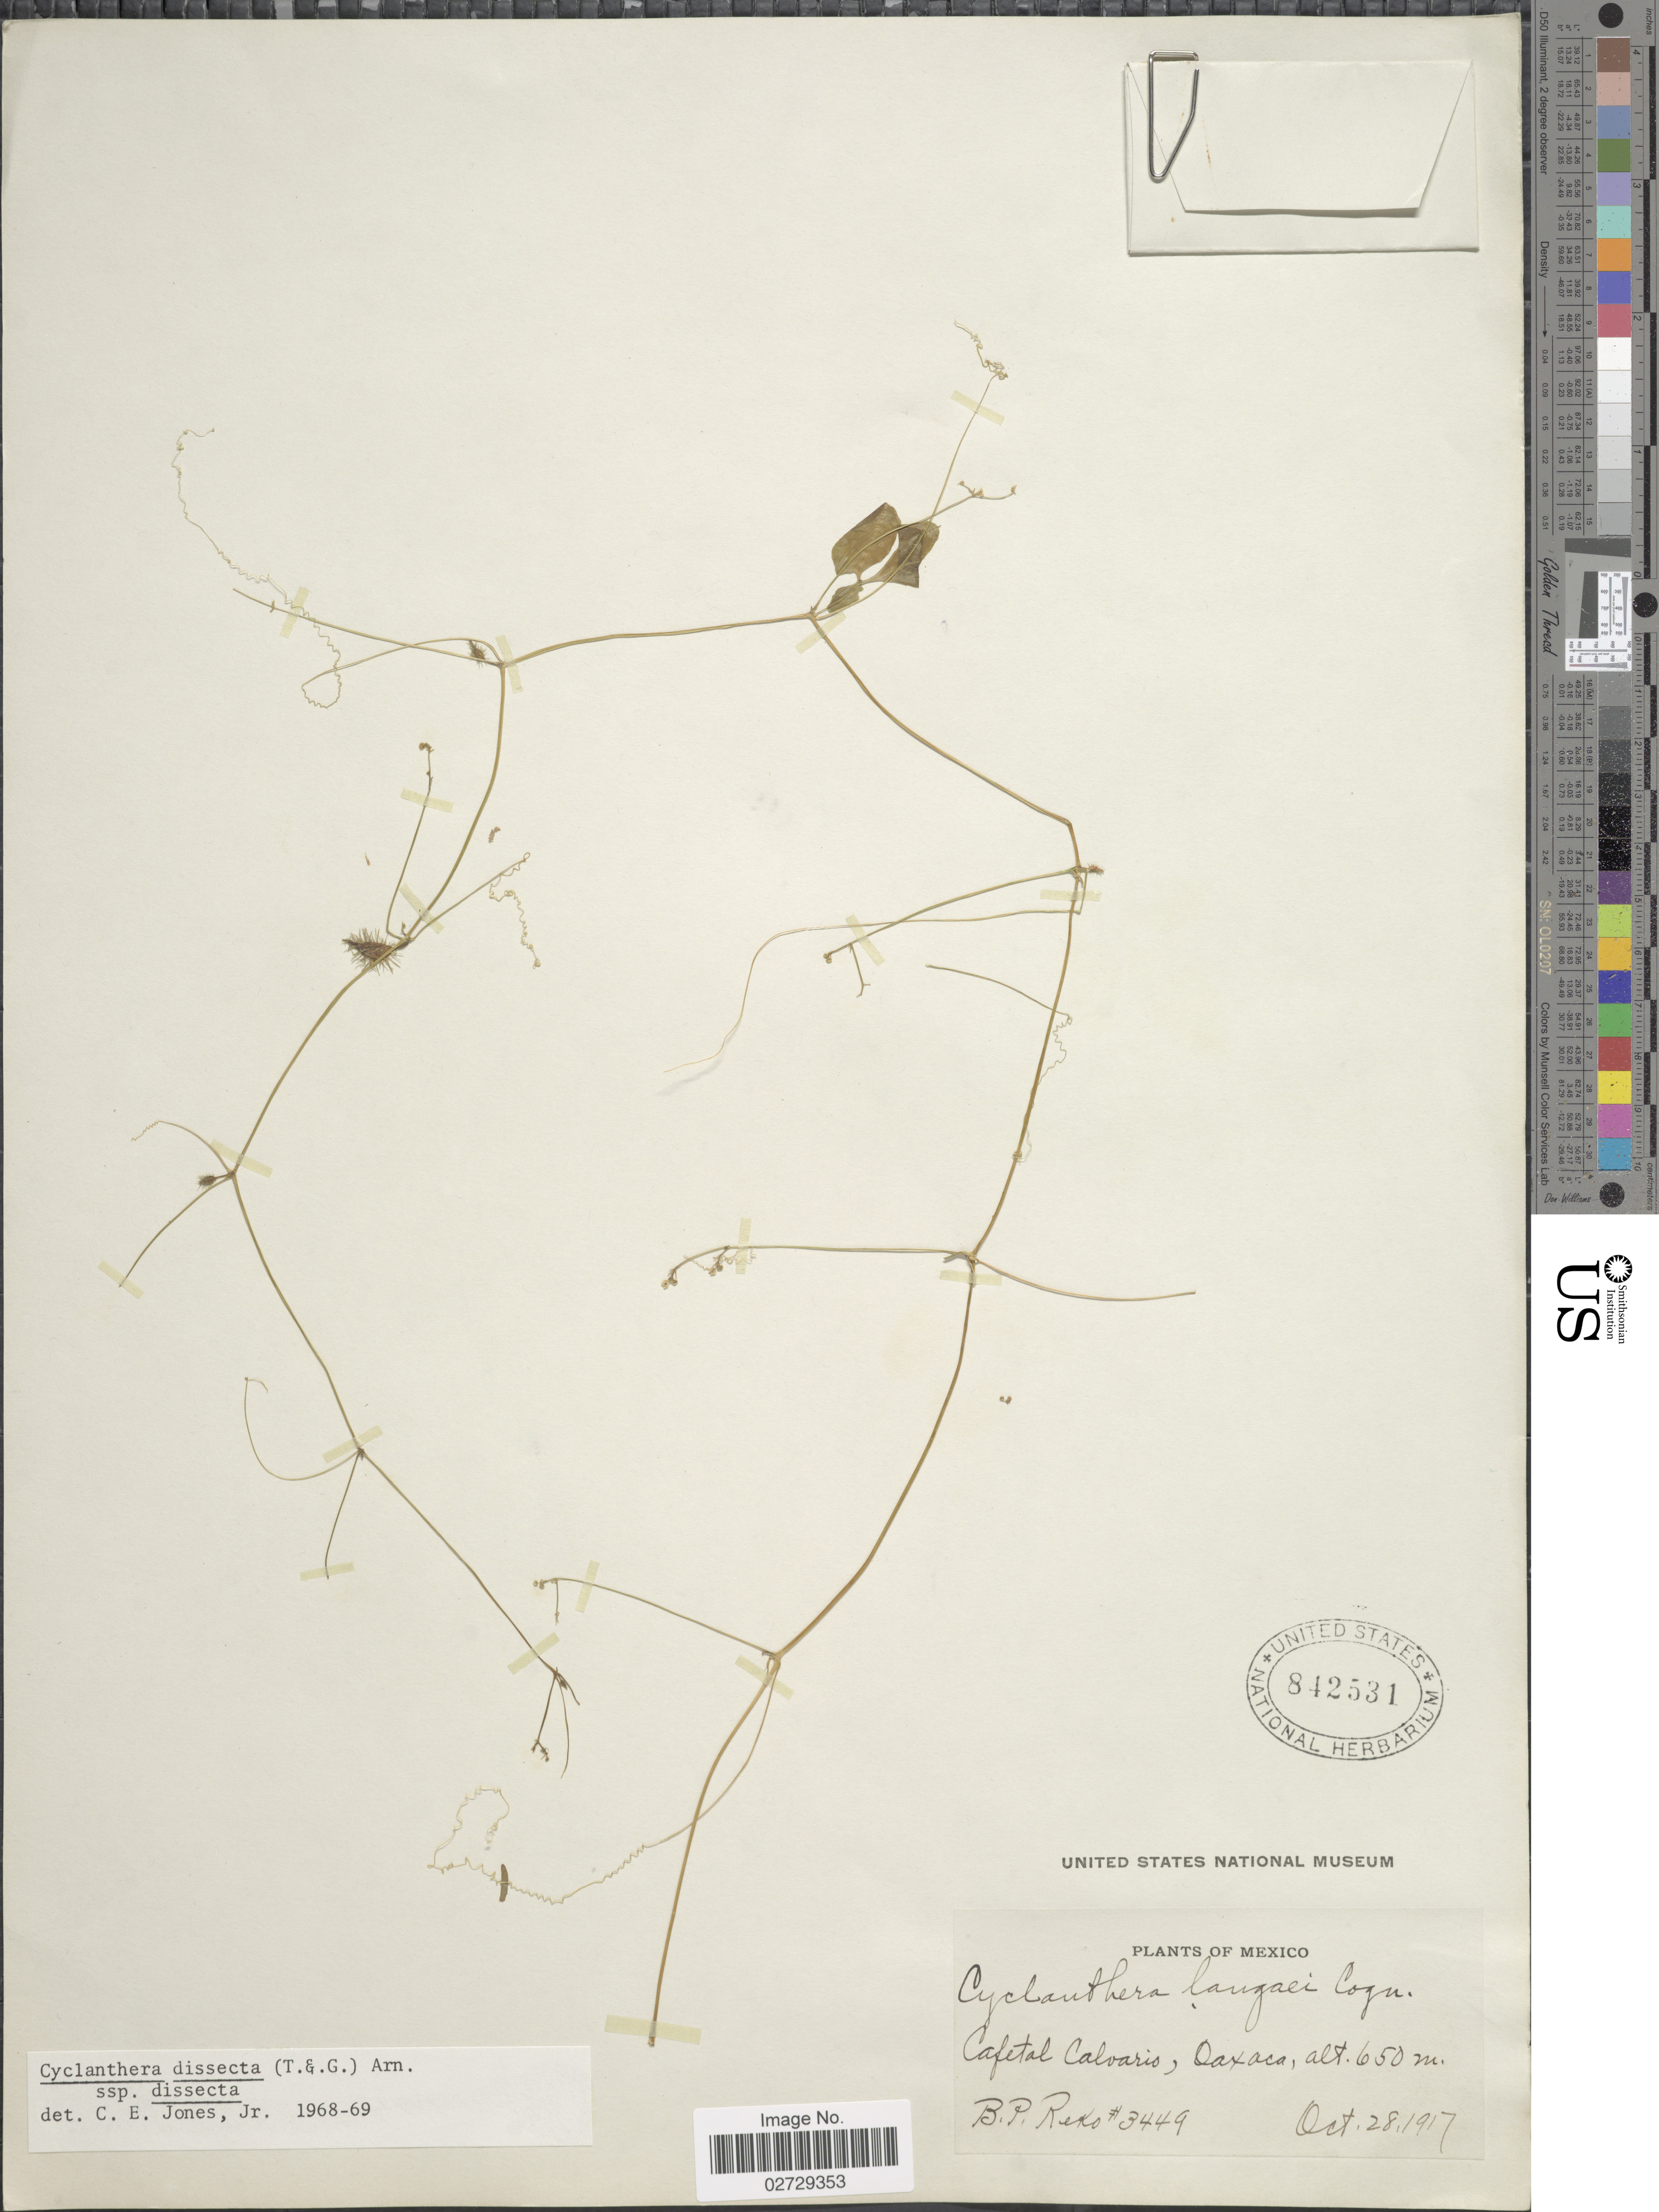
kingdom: Plantae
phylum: Tracheophyta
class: Magnoliopsida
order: Cucurbitales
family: Cucurbitaceae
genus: Cyclanthera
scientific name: Cyclanthera dissecta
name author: (Torr. & A. Gray) Arn.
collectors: B. P. Reko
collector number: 3449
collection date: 1917-10-28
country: Mexico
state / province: Oaxaca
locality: Cafetal Calvario.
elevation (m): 650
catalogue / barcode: US 842531